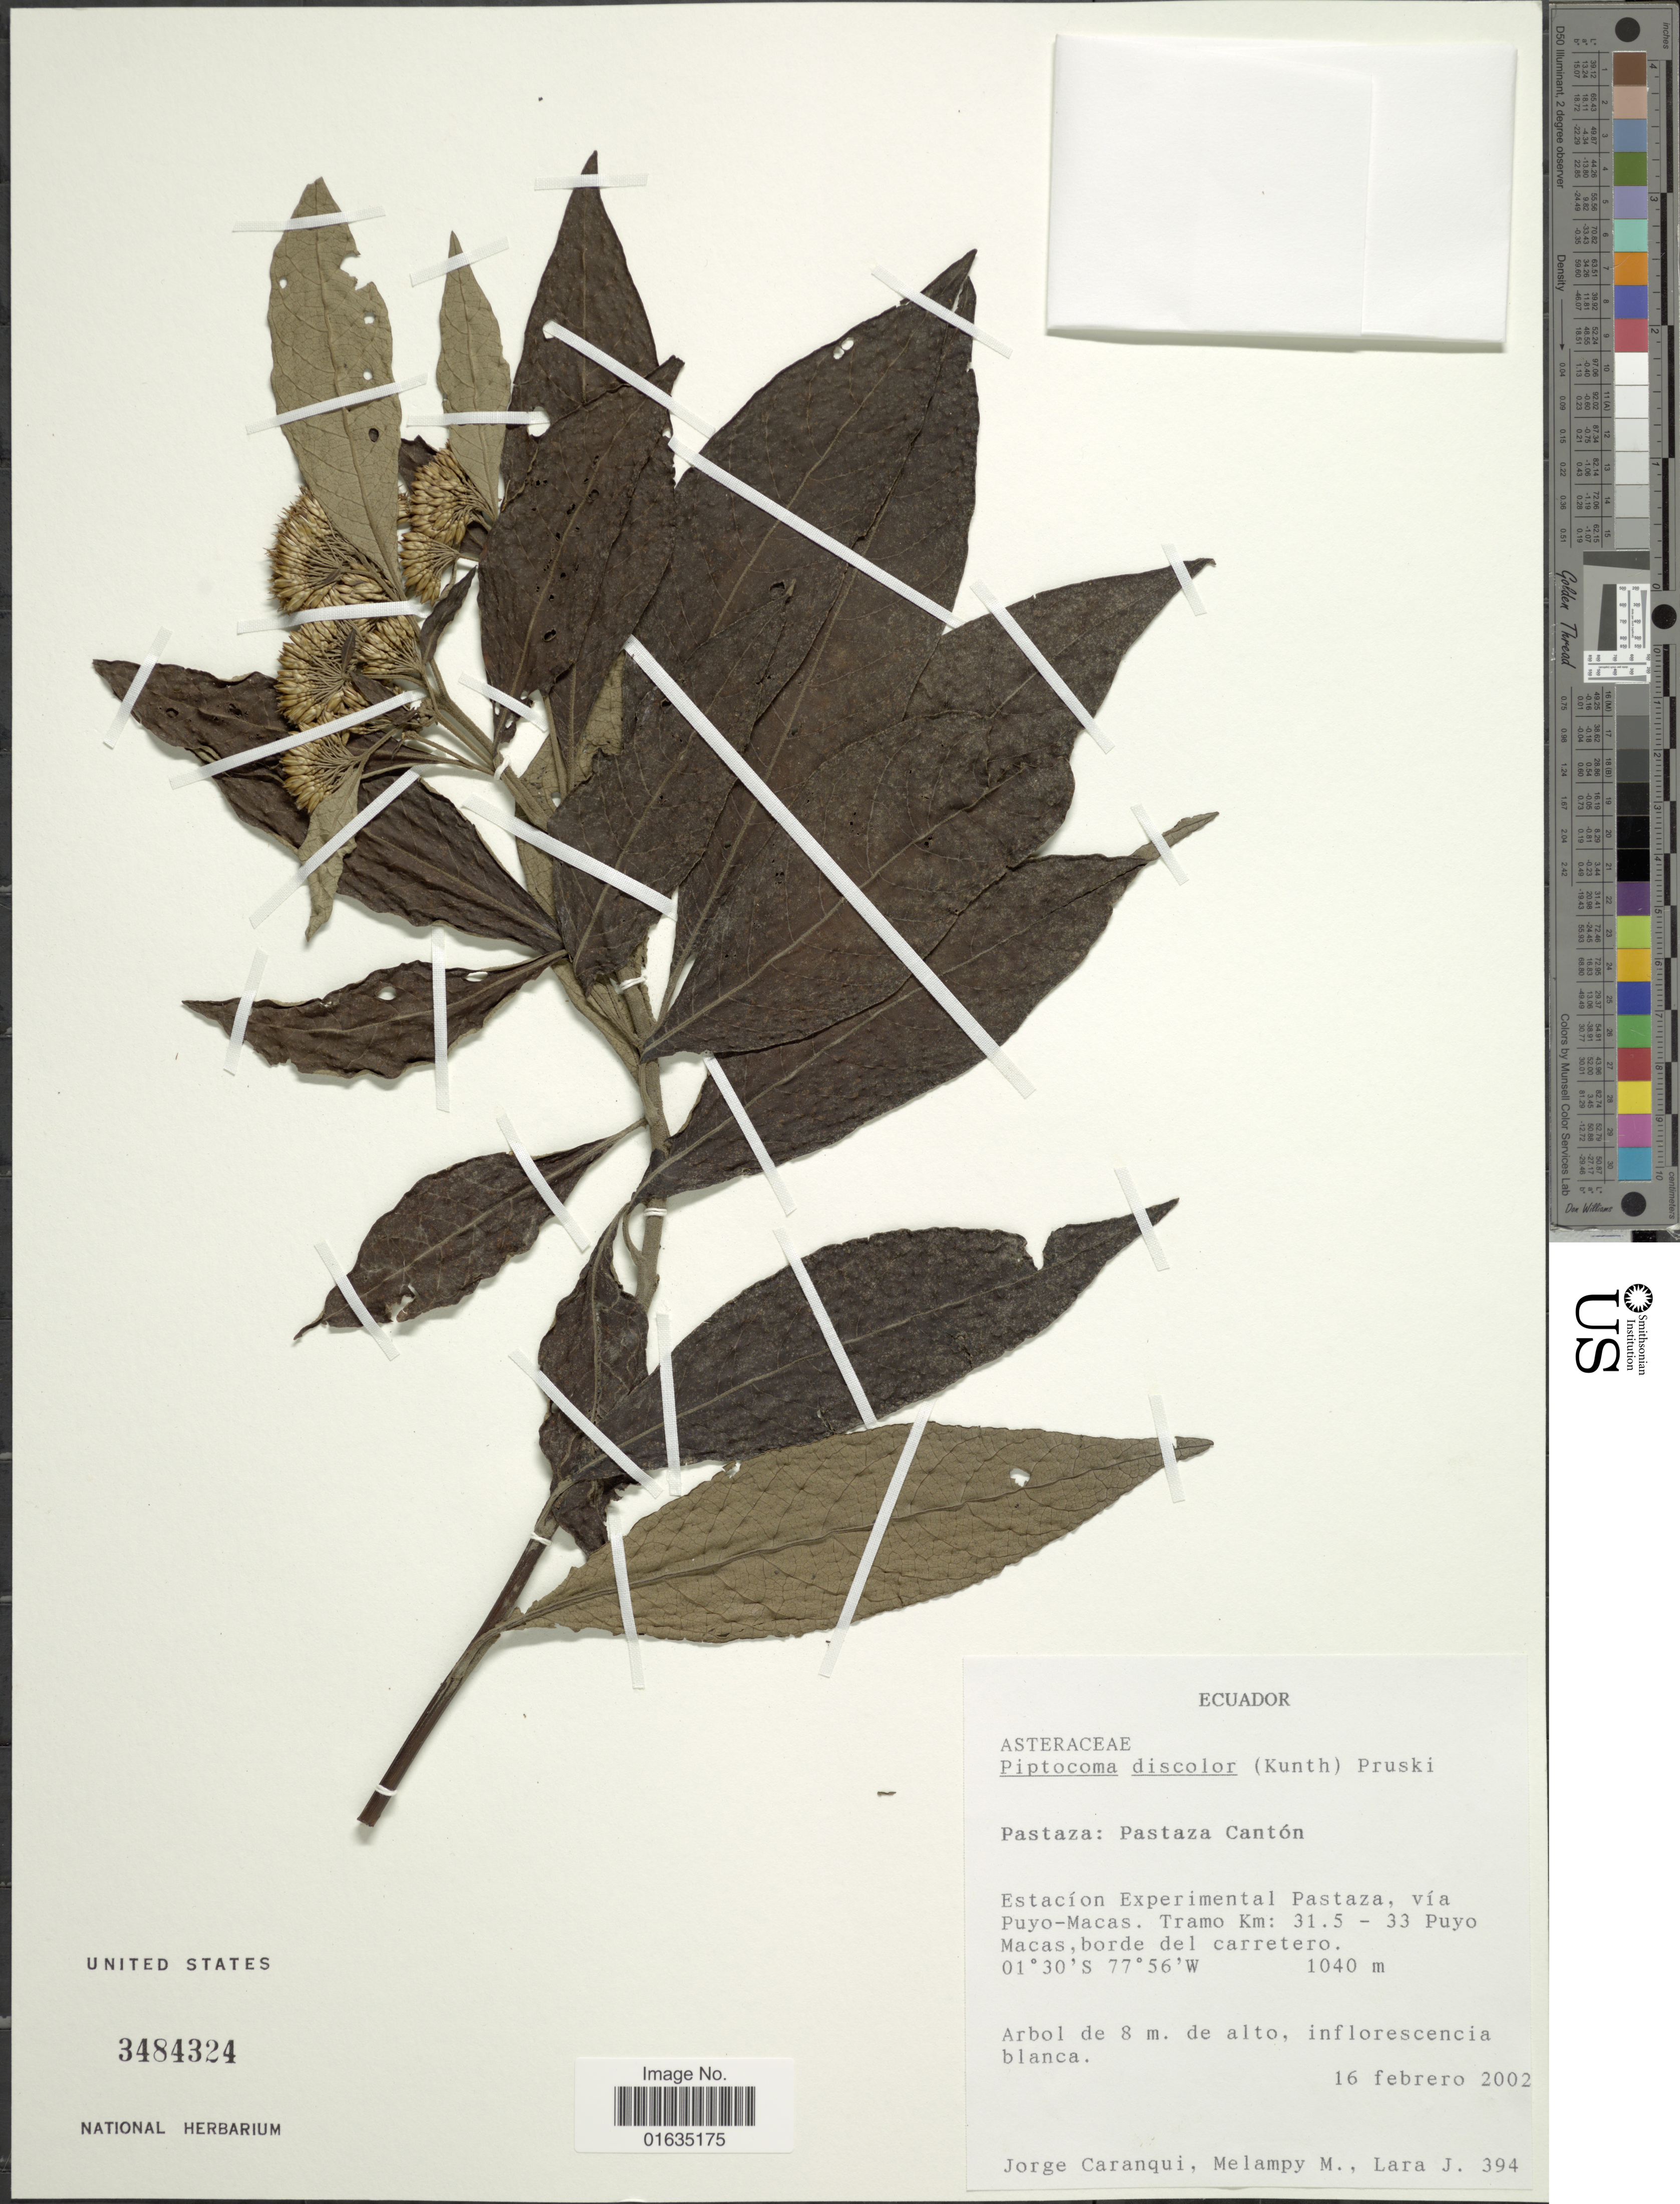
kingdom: Plantae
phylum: Tracheophyta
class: Magnoliopsida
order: Asterales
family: Asteraceae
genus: Pollalesta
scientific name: Pollalesta discolor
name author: (Kunth) Aristeg.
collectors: J. Caranqui, M. Melampy & J. Lara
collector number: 394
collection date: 2002-02-16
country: Ecuador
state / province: Pastaza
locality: Pastaza canton, Estacion Experimental Pastaza, via Puyo-Macas, Tramo Km 31.5-33 Puyo Macas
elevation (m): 1040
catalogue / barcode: US 3484324